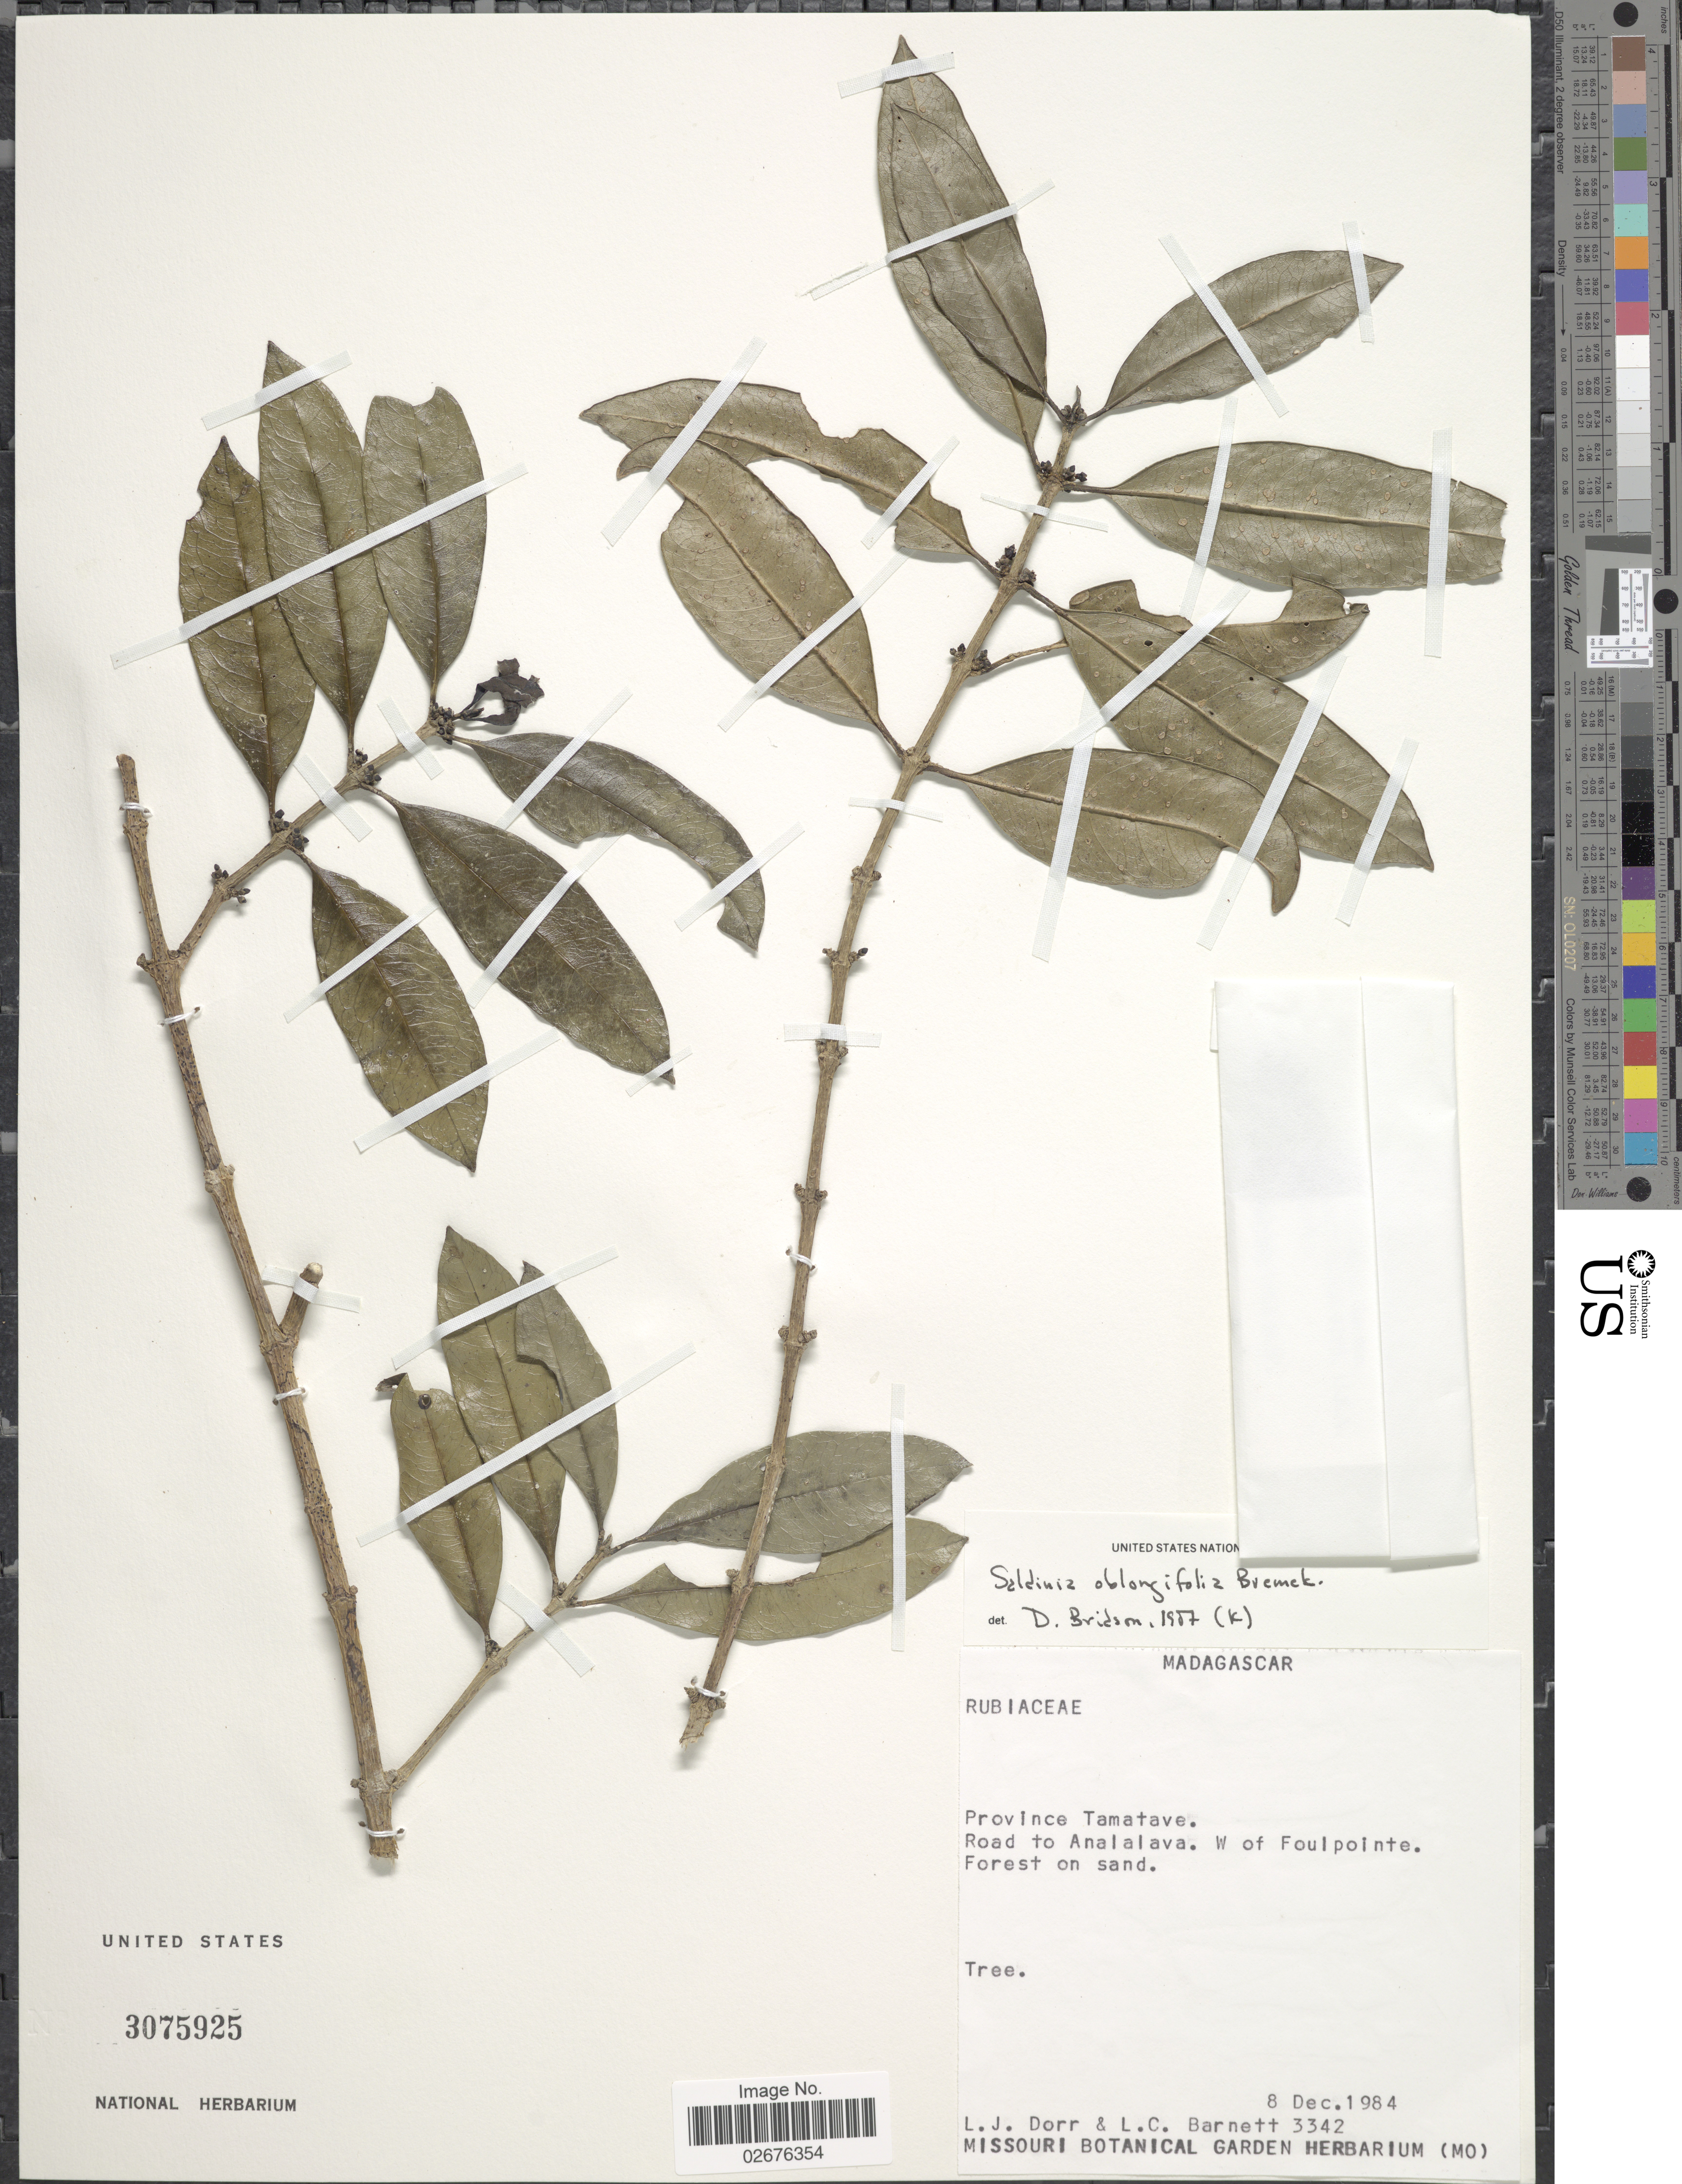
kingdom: Plantae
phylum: Tracheophyta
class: Magnoliopsida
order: Gentianales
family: Rubiaceae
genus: Saldinia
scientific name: Saldinia oblongifolia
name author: Bremek.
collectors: L. J. Dorr & L. C. Barnett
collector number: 3342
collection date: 1984-12-08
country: Madagascar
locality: Province Tamatave. Road to Analalava. W of Foulpointe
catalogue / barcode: US 3075925